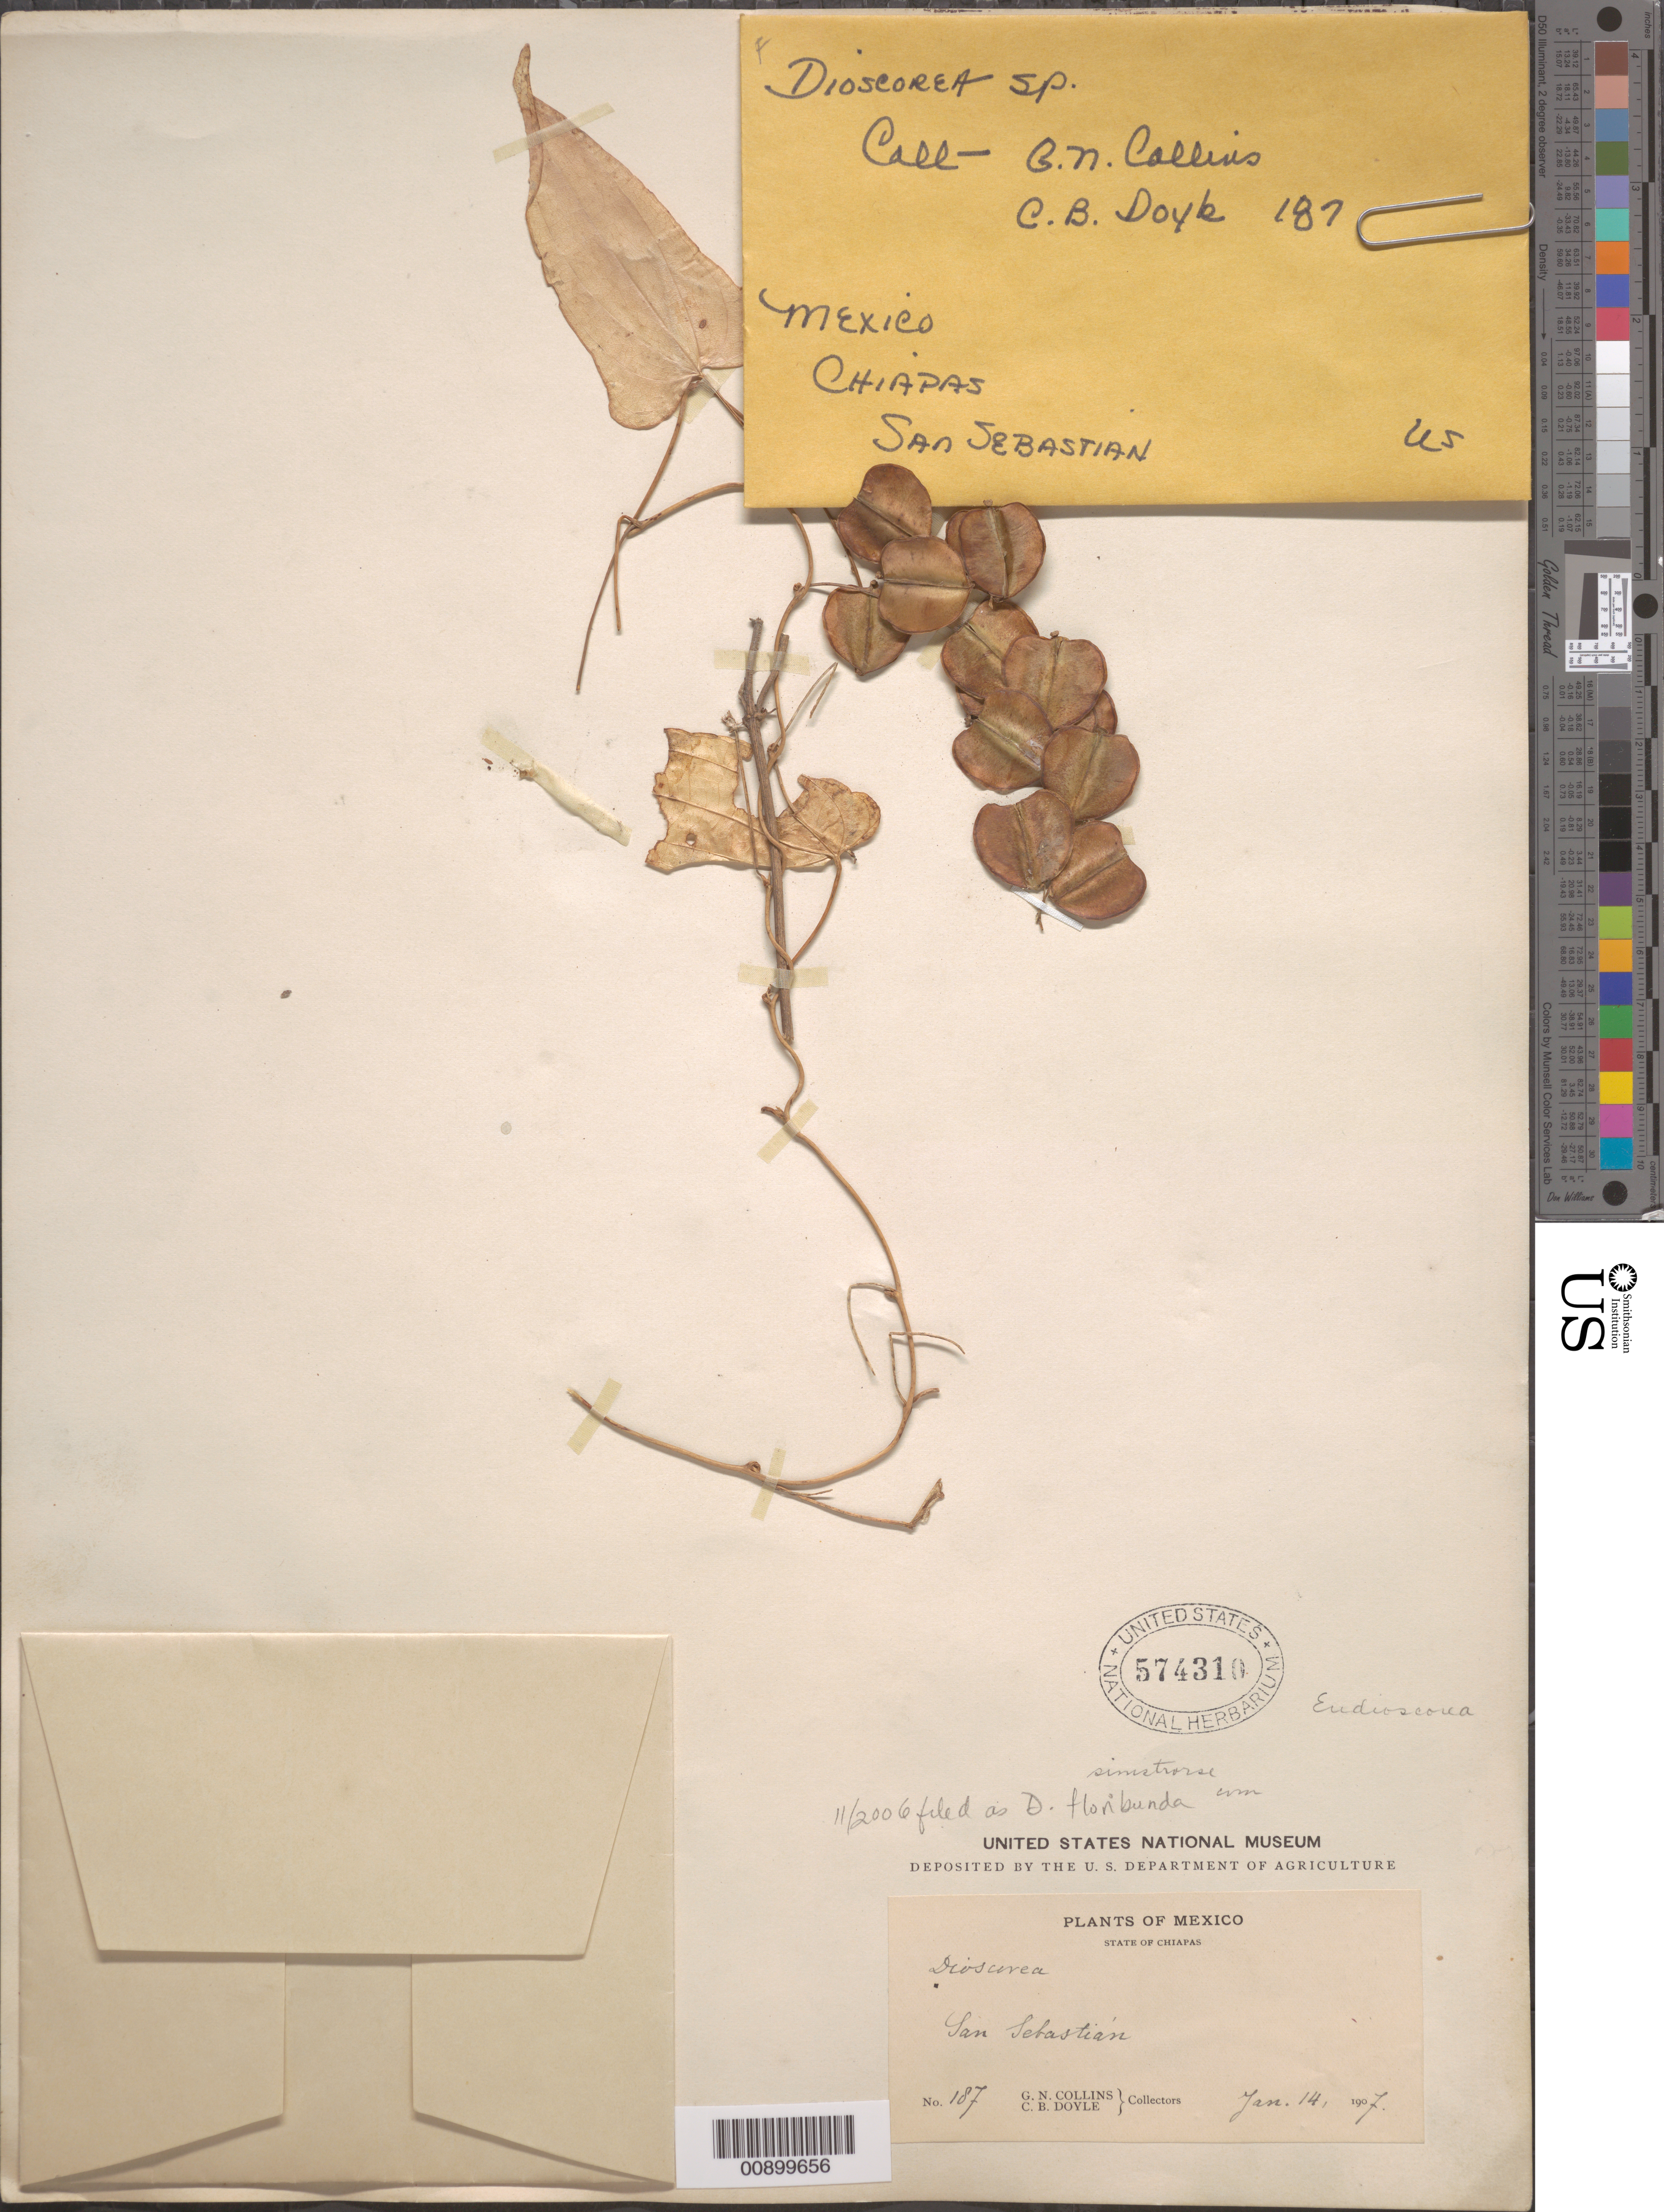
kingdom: Plantae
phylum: Tracheophyta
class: Liliopsida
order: Dioscoreales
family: Dioscoreaceae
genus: Dioscorea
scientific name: Dioscorea floribunda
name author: M. Martens & Galeotti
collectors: G. N. Collins & C. Doyle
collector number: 187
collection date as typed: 14 Jan 1907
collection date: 1907-01-14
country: Mexico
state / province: Chiapas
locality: San Sebastián, Chiapas.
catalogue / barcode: US 574310